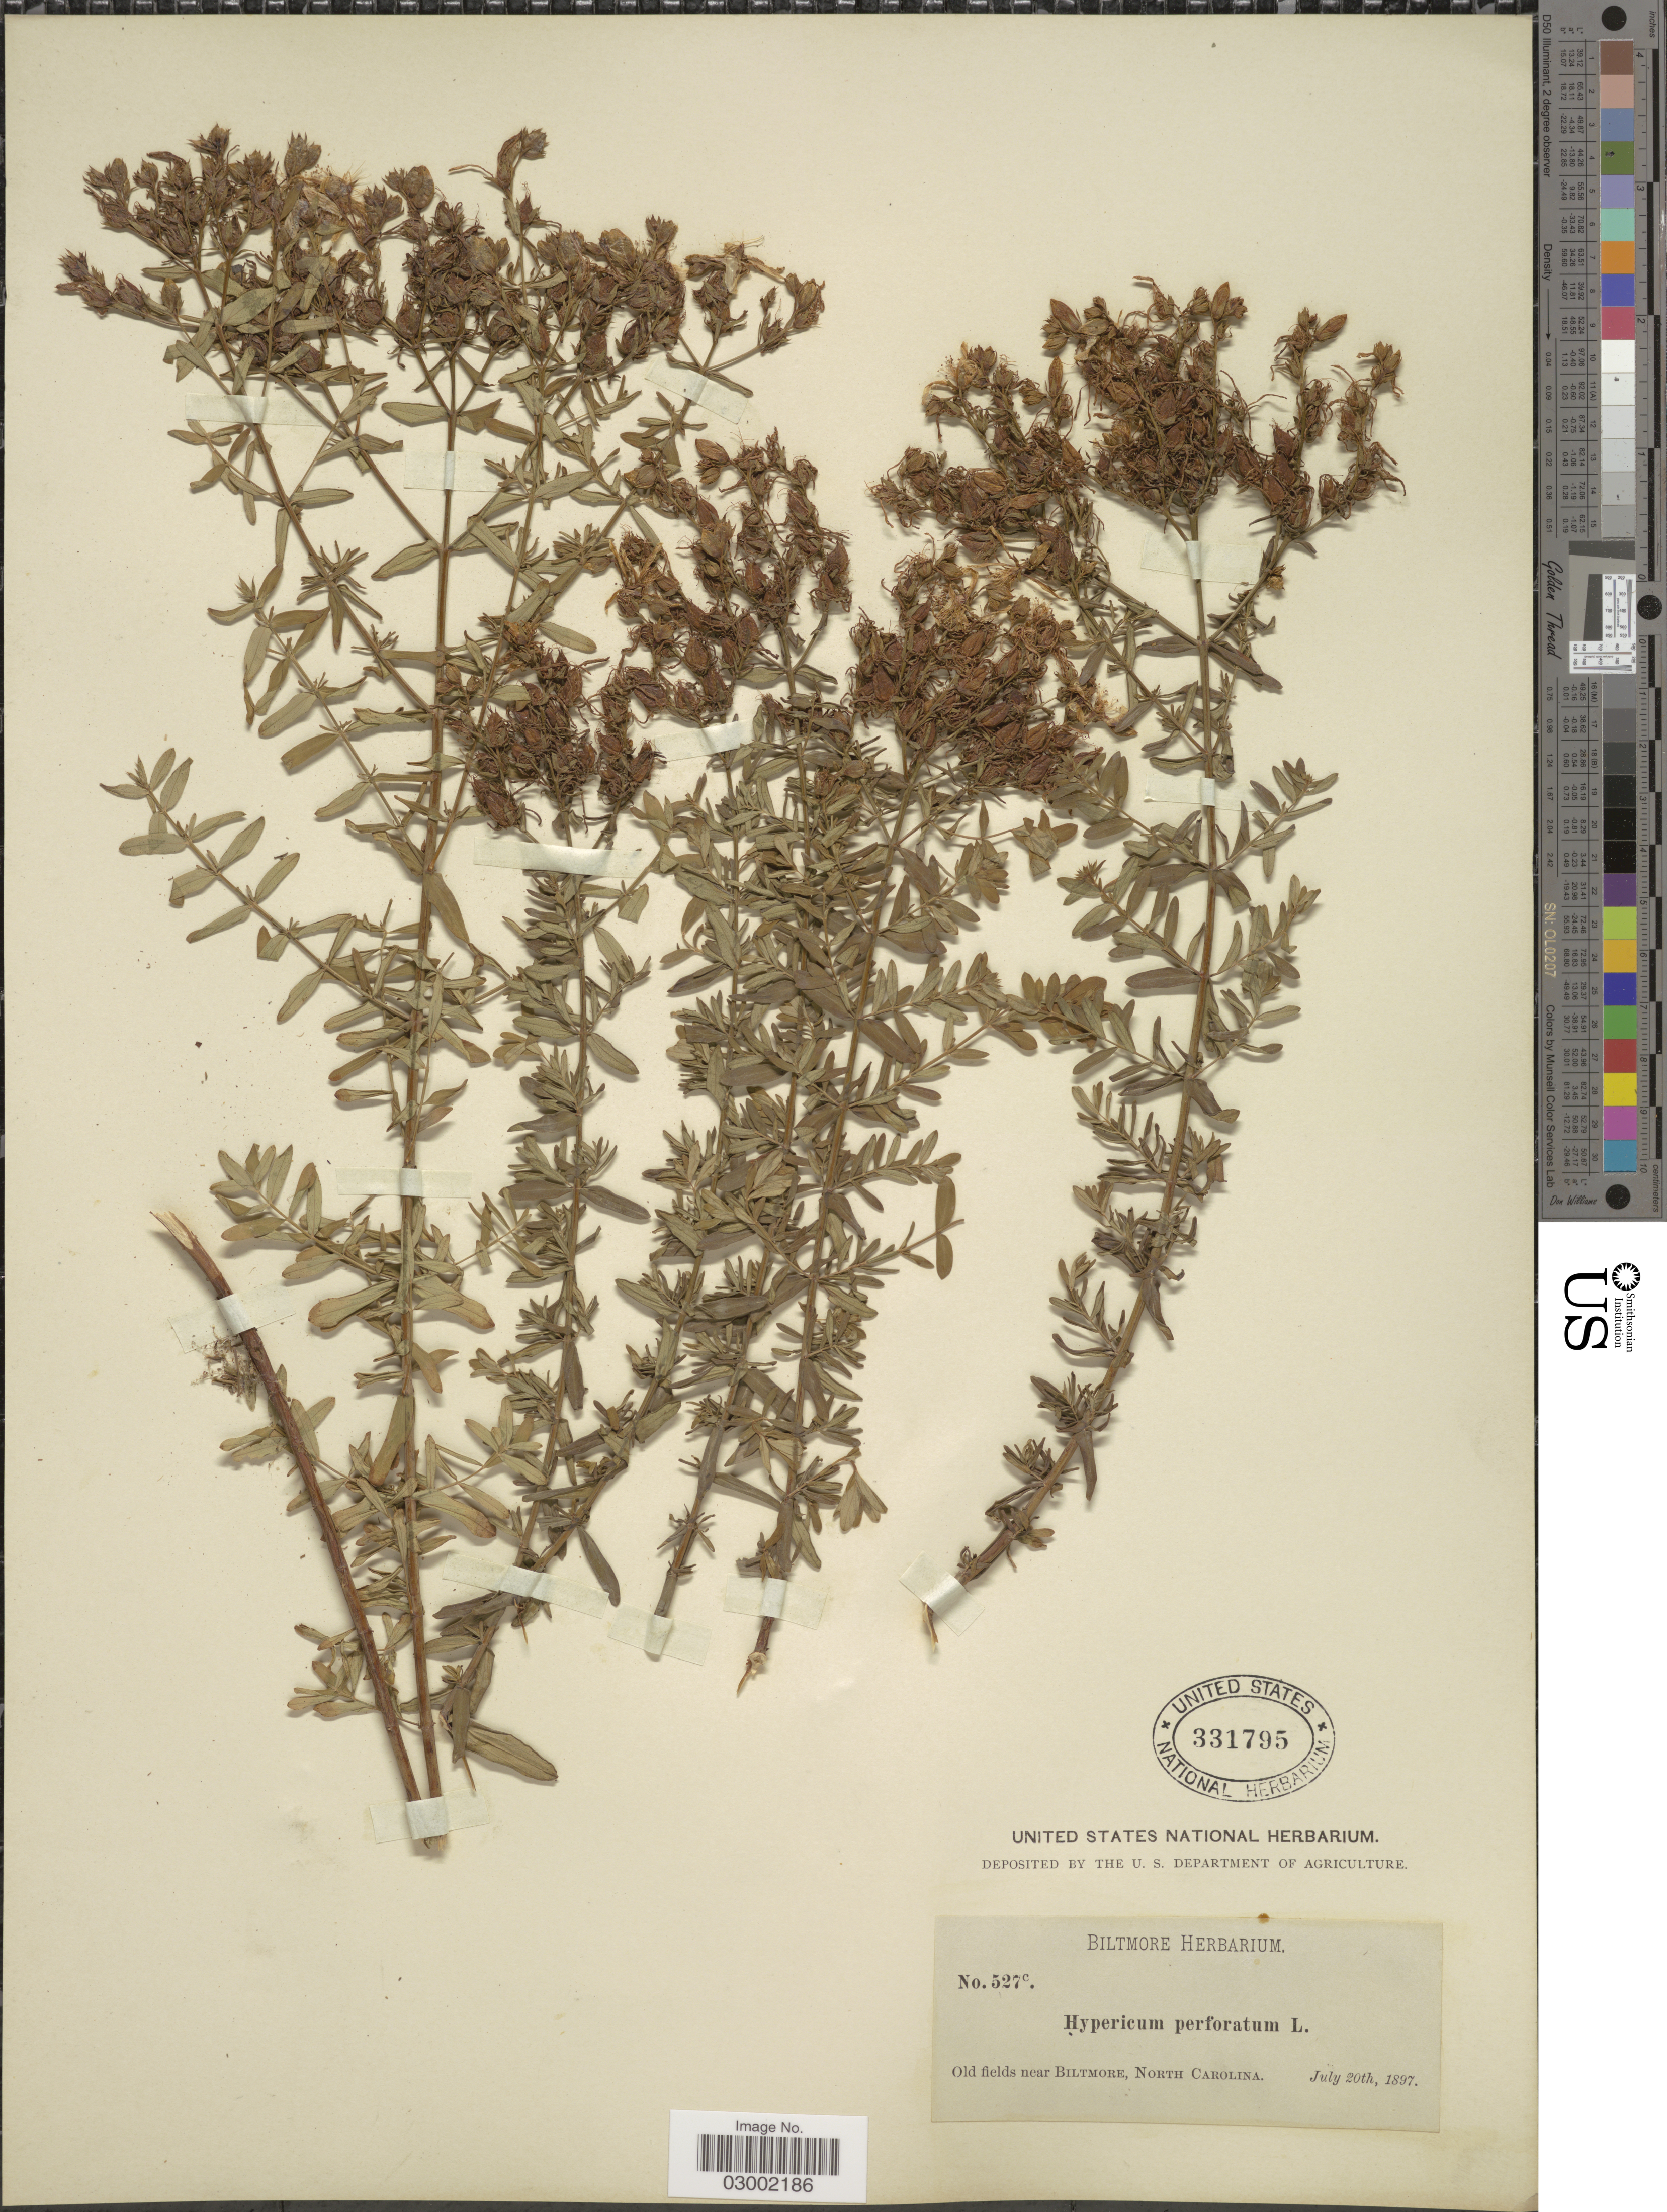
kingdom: Plantae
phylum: Tracheophyta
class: Magnoliopsida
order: Malpighiales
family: Hypericaceae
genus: Hypericum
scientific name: Hypericum perforatum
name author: L.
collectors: ex herb. Biltmore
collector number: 527c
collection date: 1897-07-20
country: United States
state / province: North Carolina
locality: Old fields near Biltmore, North Caroline.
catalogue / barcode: US 331795